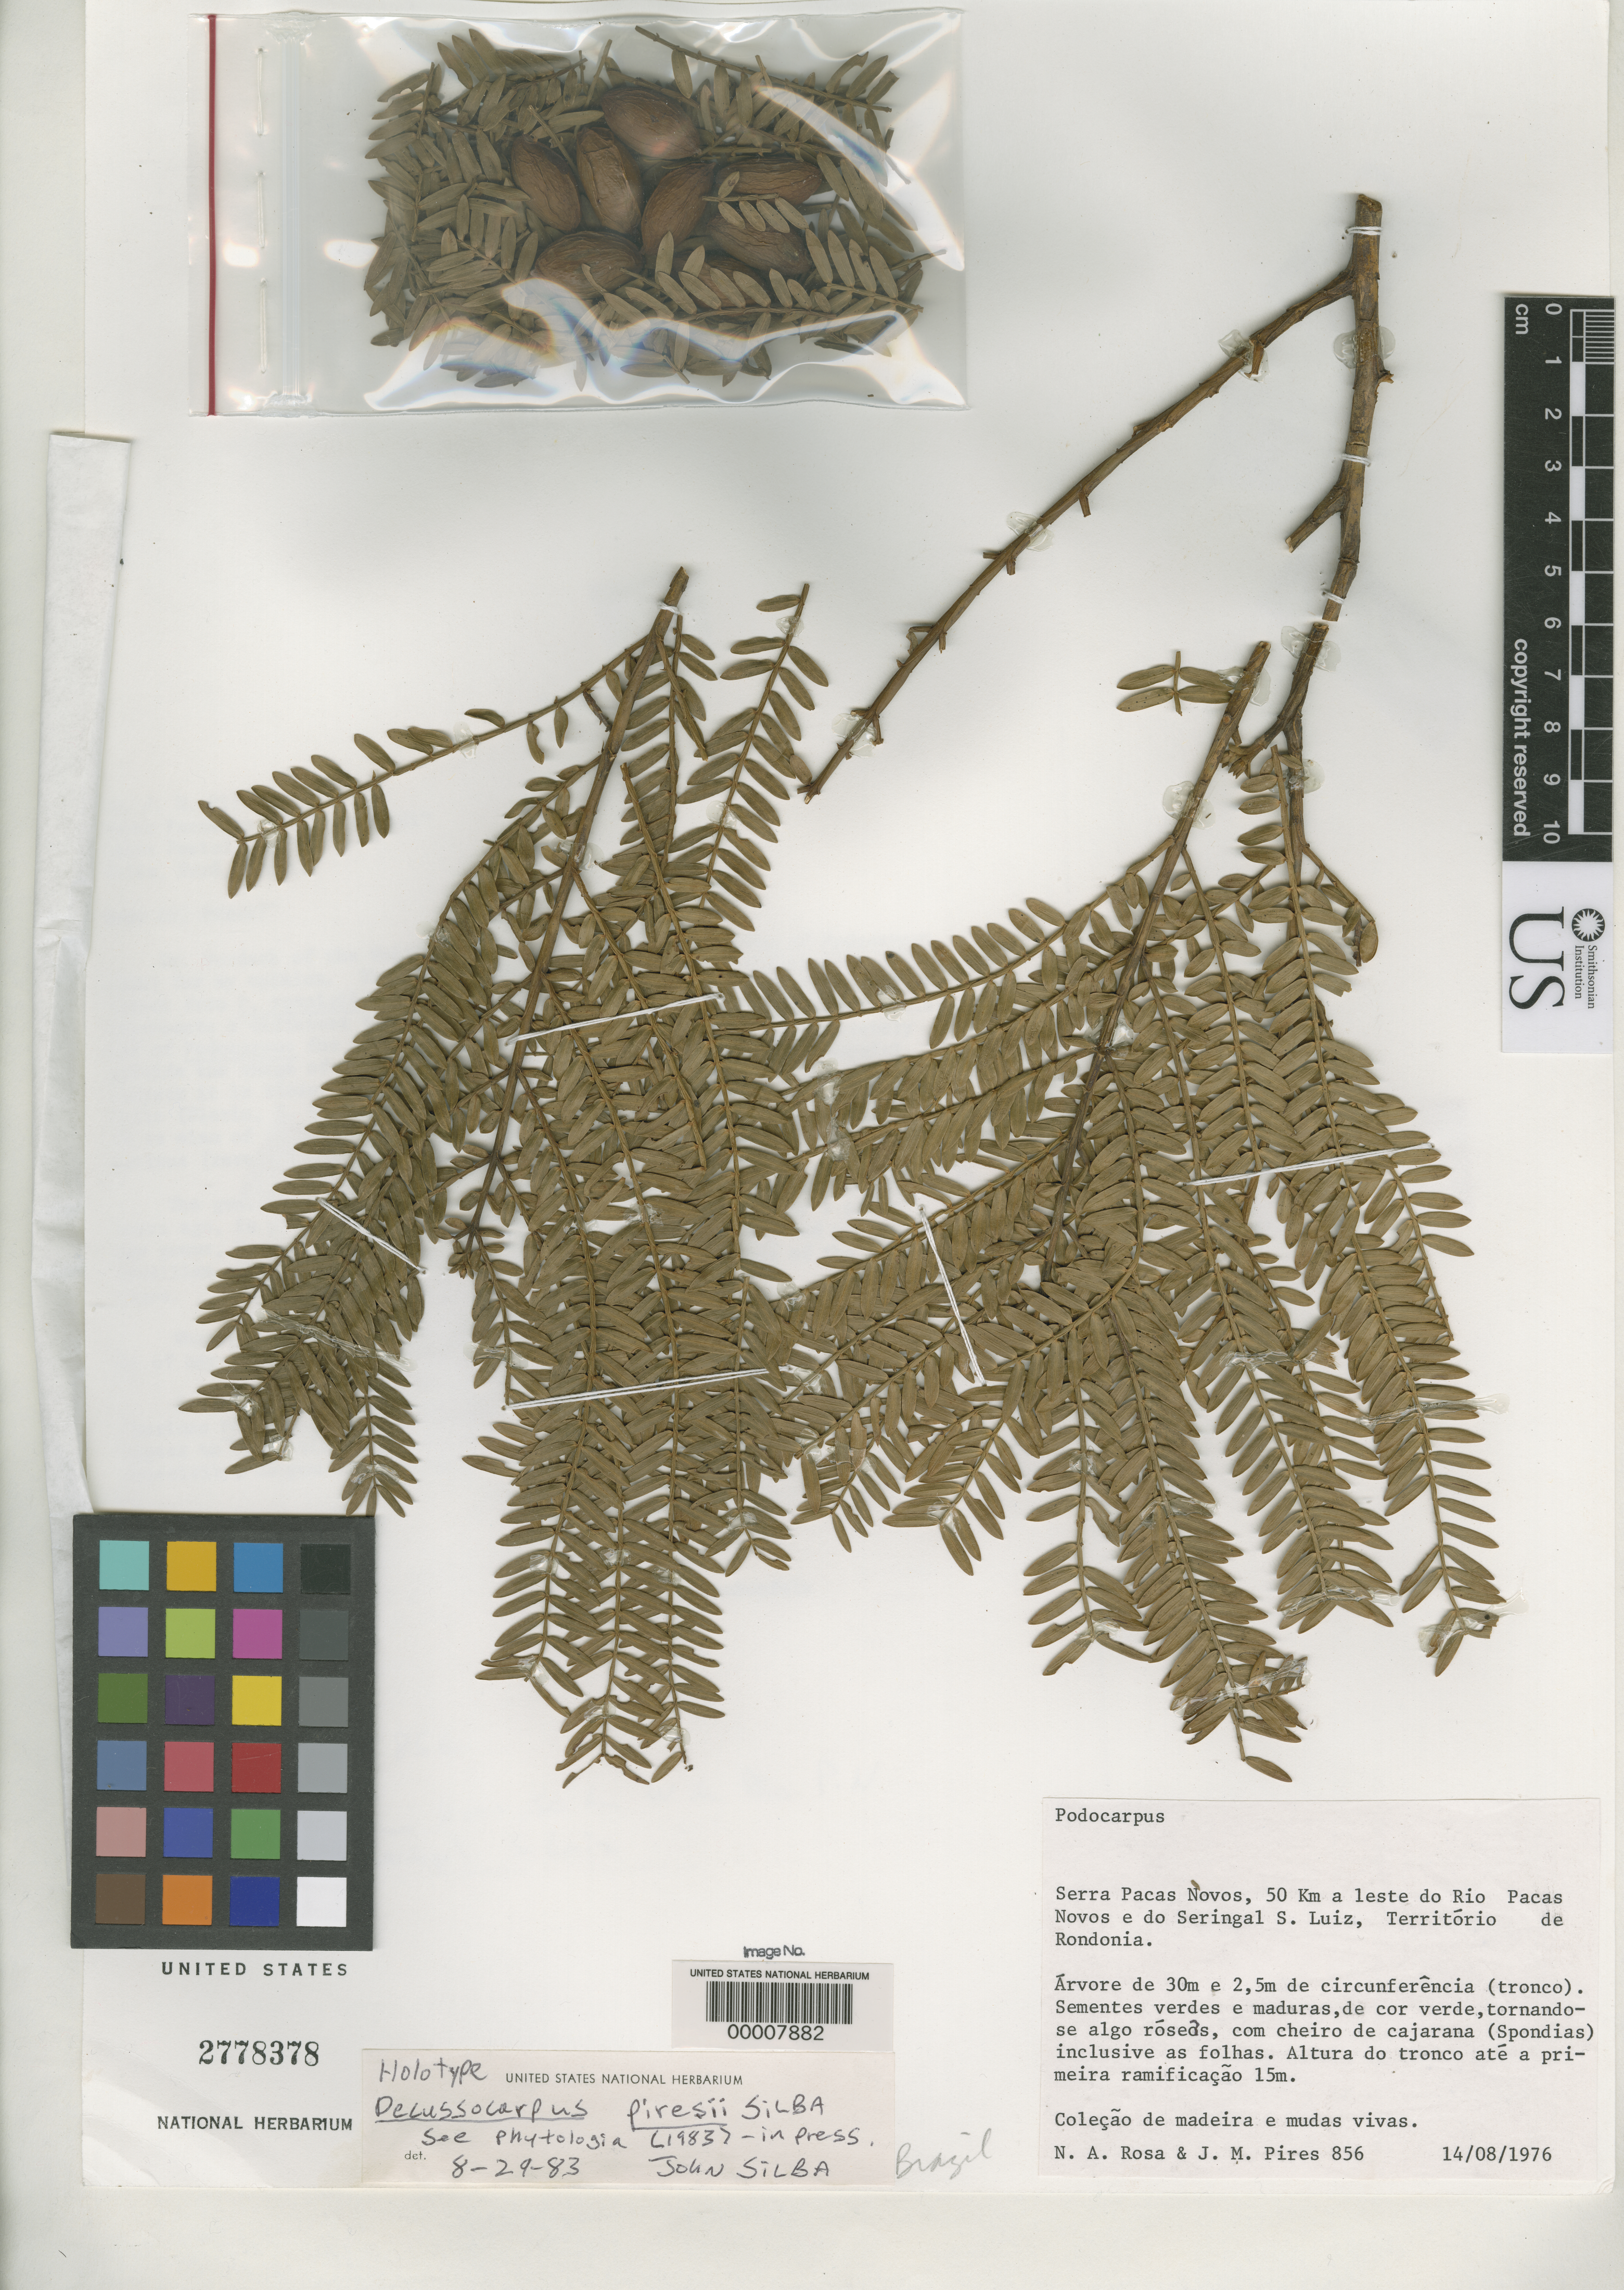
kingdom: Plantae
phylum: Tracheophyta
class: Pinopsida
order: Pinales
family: Podocarpaceae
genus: Decussocarpus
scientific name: Decussocarpus piresii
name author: Silba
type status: Holotype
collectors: N. A. Rosa & J. M. Pires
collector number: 856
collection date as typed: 14 Aug 1976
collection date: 1976-08-14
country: Brazil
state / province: Rondônia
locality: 50 km E of Rio Pacas Novas, Seringal S. Luiz, Serra Pacas Novas.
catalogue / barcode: US 2778378